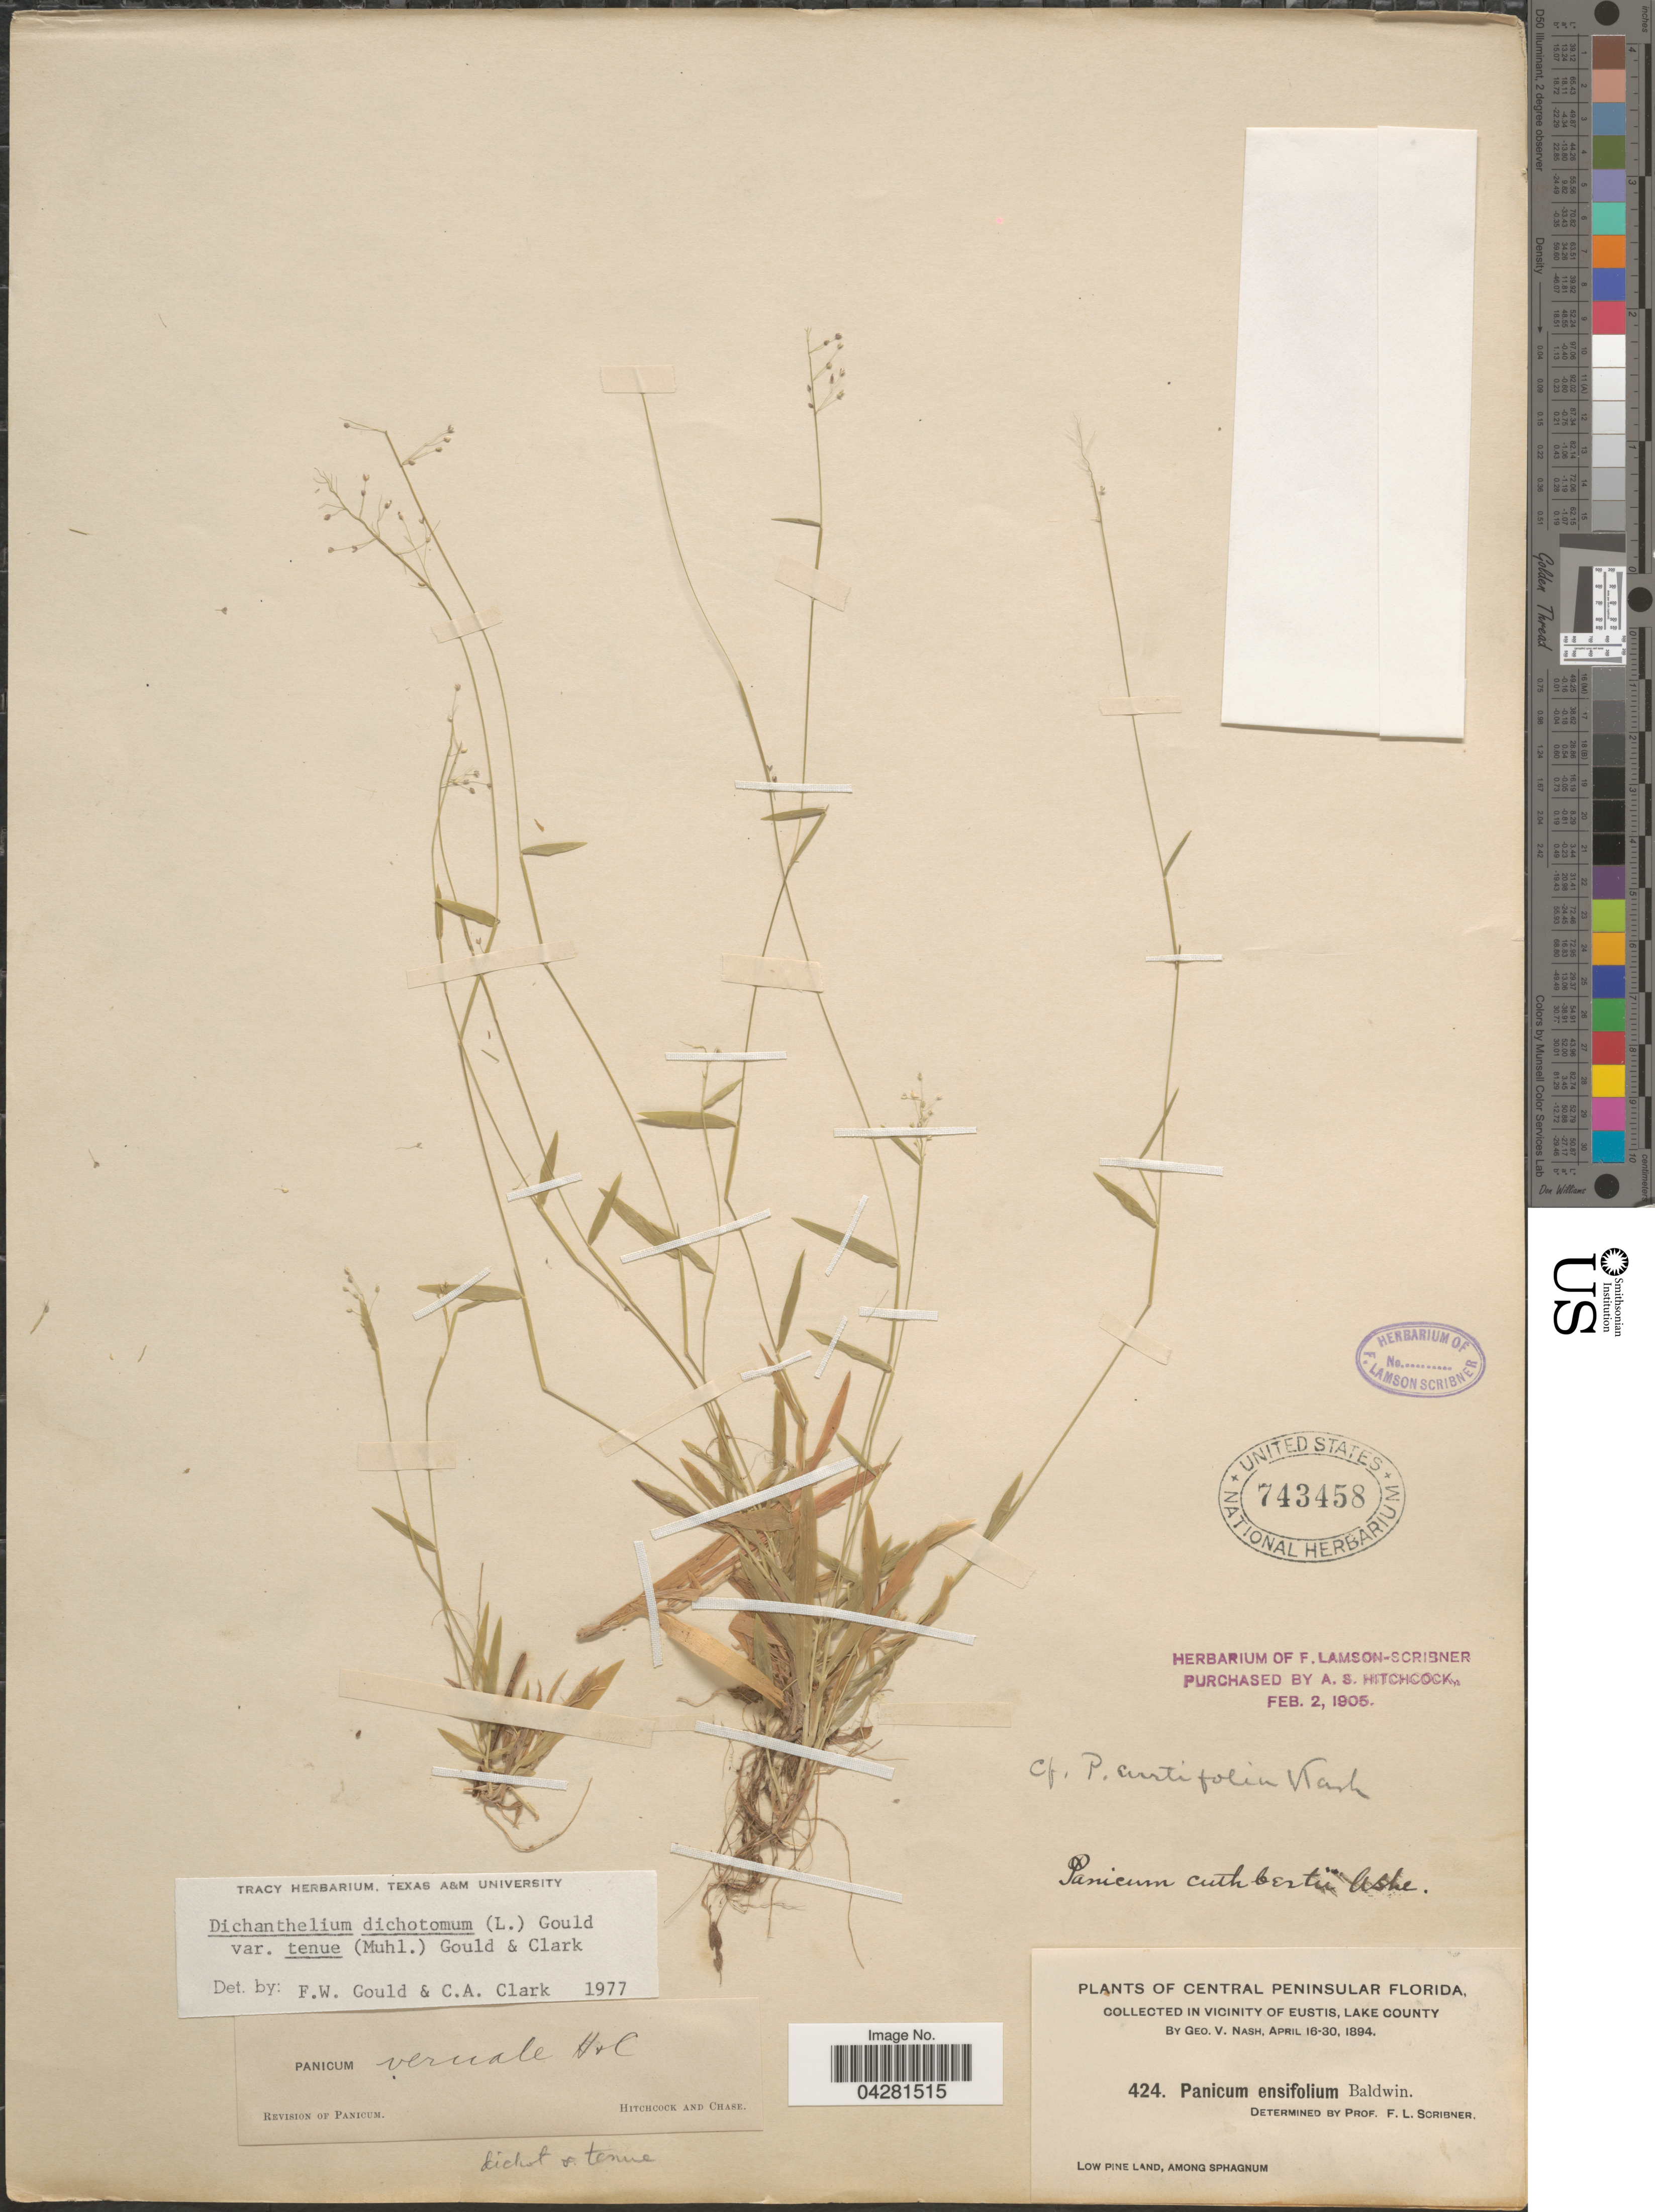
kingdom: Plantae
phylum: Tracheophyta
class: Liliopsida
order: Poales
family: Poaceae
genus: Dichanthelium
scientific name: Dichanthelium dichotomum var. unciphyllum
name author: (Trin.) Davidse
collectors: G. V. Nash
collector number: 424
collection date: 1894-04-16/1894-04-30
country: United States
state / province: Florida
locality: Central Peninsular Florida. In vicinity of Eustis, Lake County. Low pine land, among sphagnum.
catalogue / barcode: US 743458